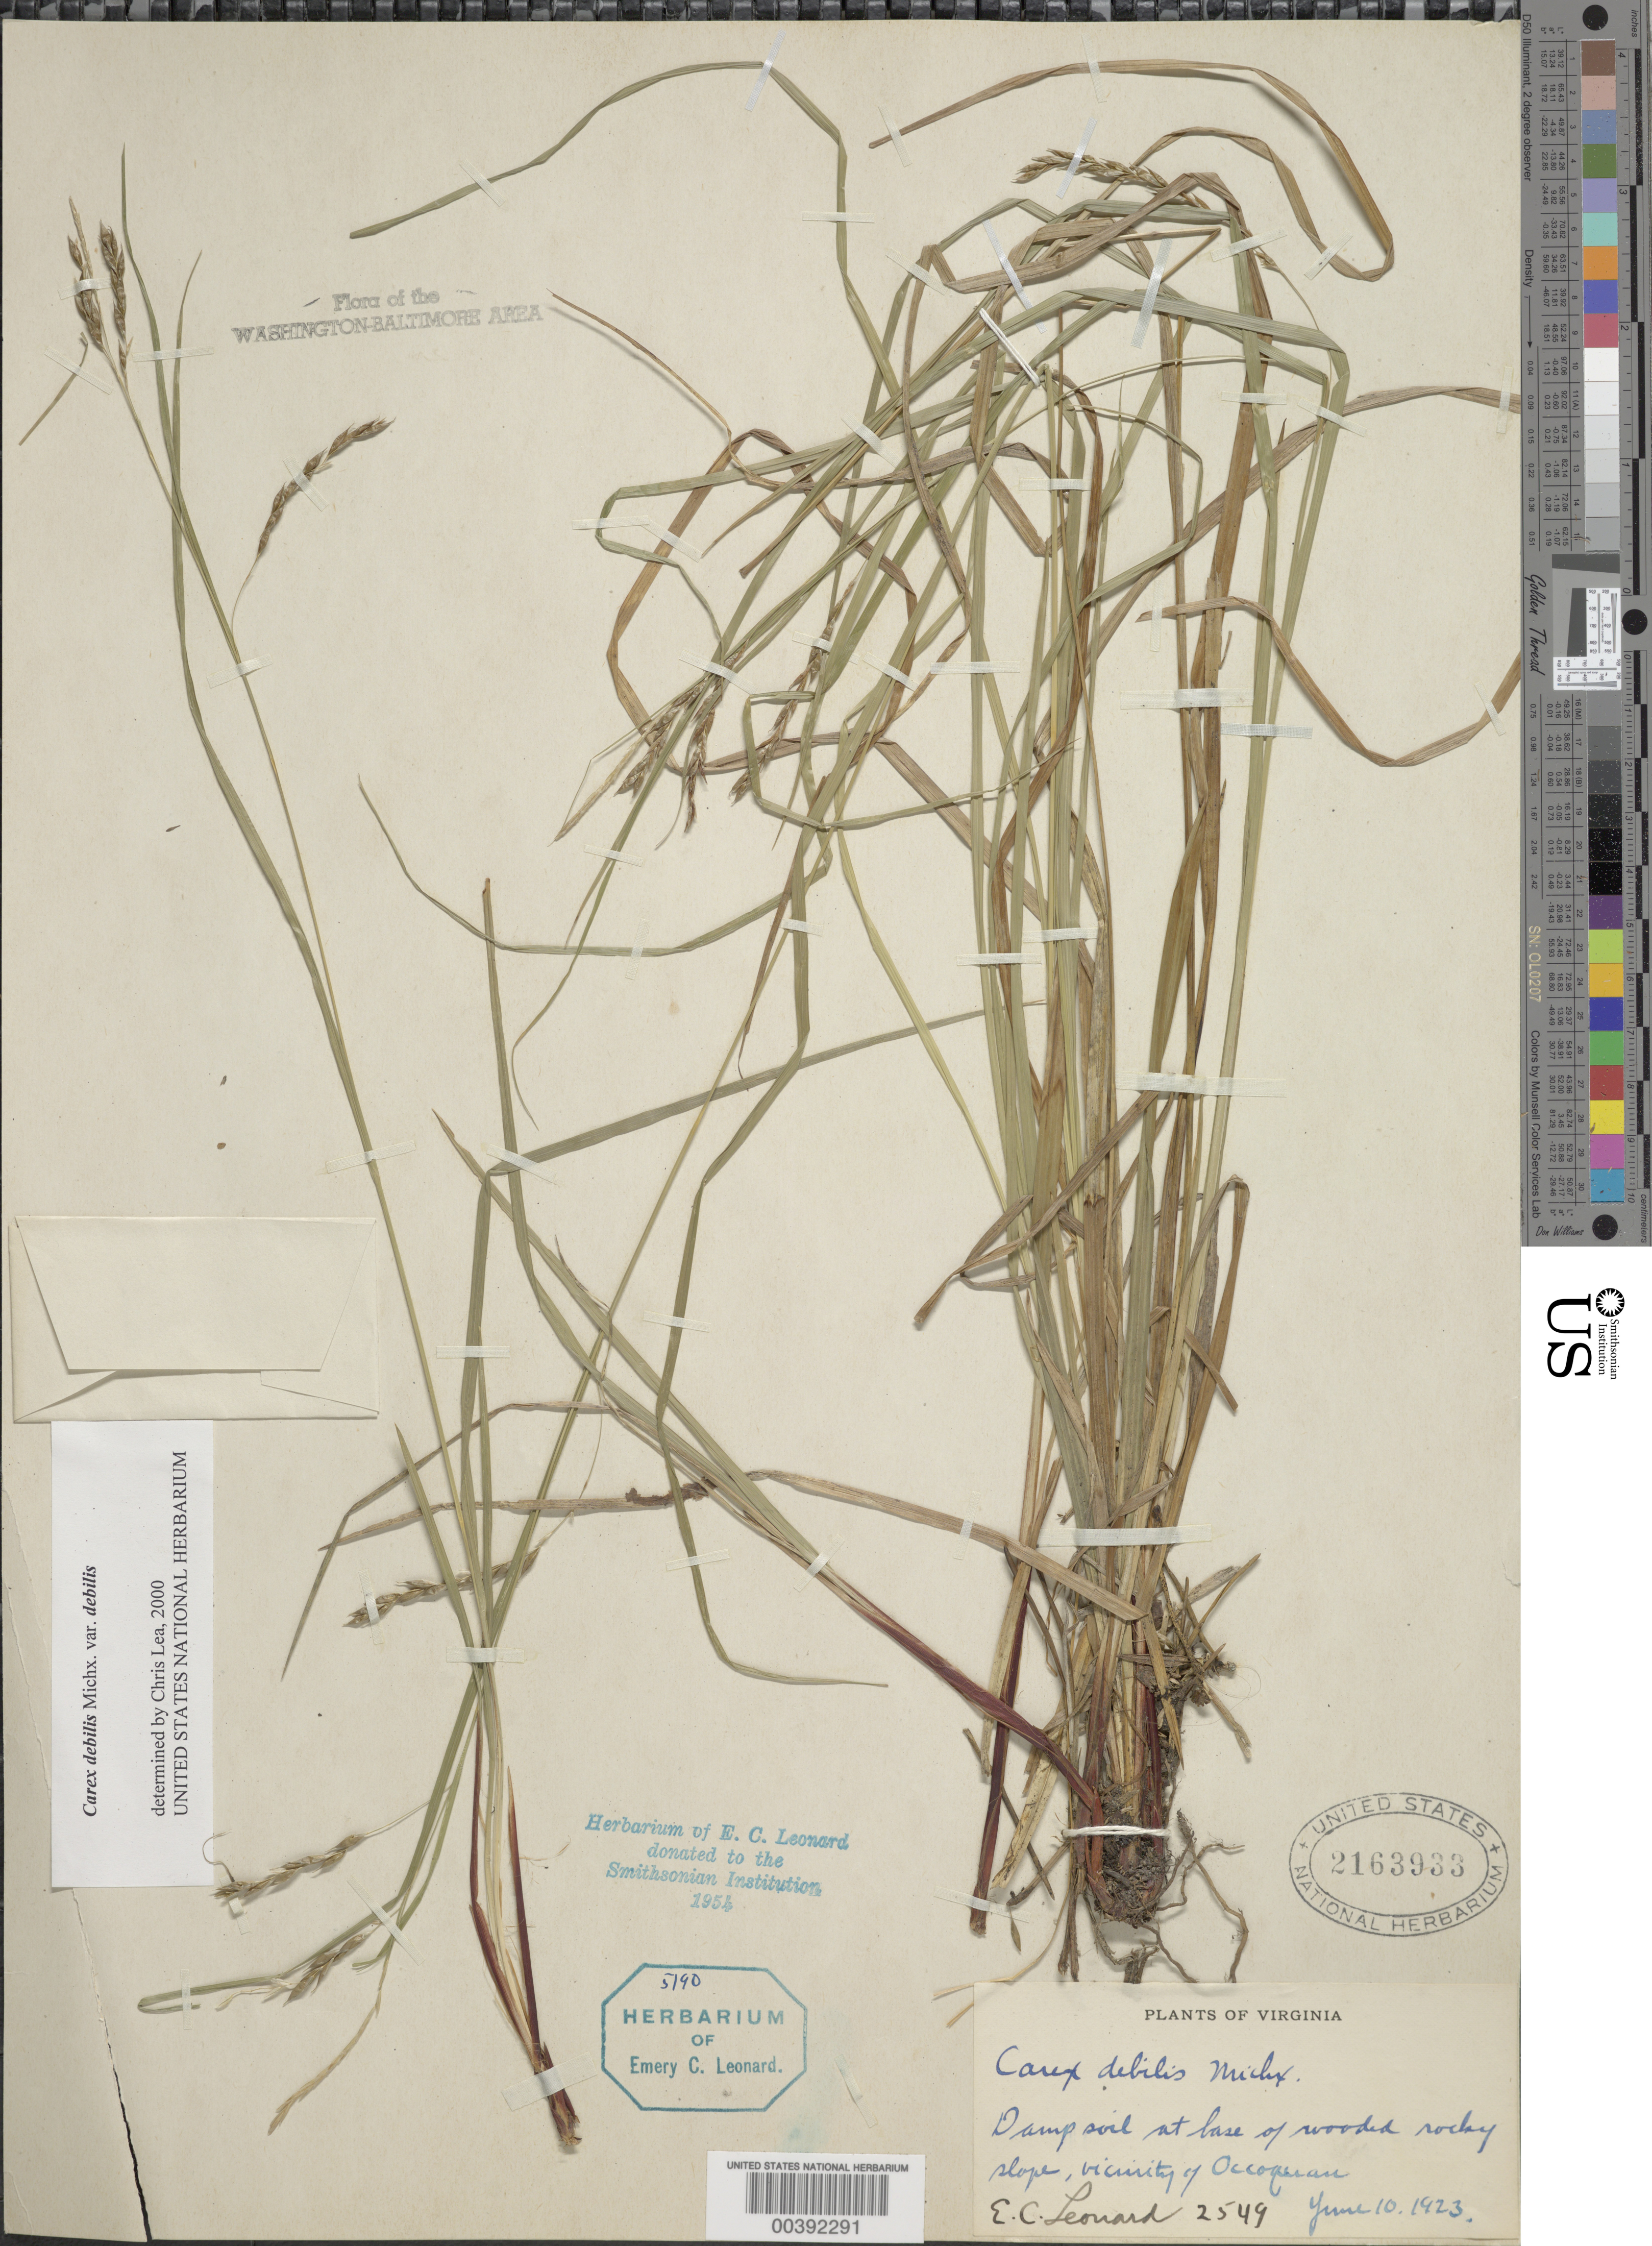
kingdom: Plantae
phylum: Tracheophyta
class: Liliopsida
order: Poales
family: Cyperaceae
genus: Carex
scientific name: Carex debilis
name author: Michx.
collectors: E. C. Leonard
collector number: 2549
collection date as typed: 10 Jun 1923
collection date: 1923-06-10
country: United States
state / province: Virginia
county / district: Prince William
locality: Occoquan vicinity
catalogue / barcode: US 2163933